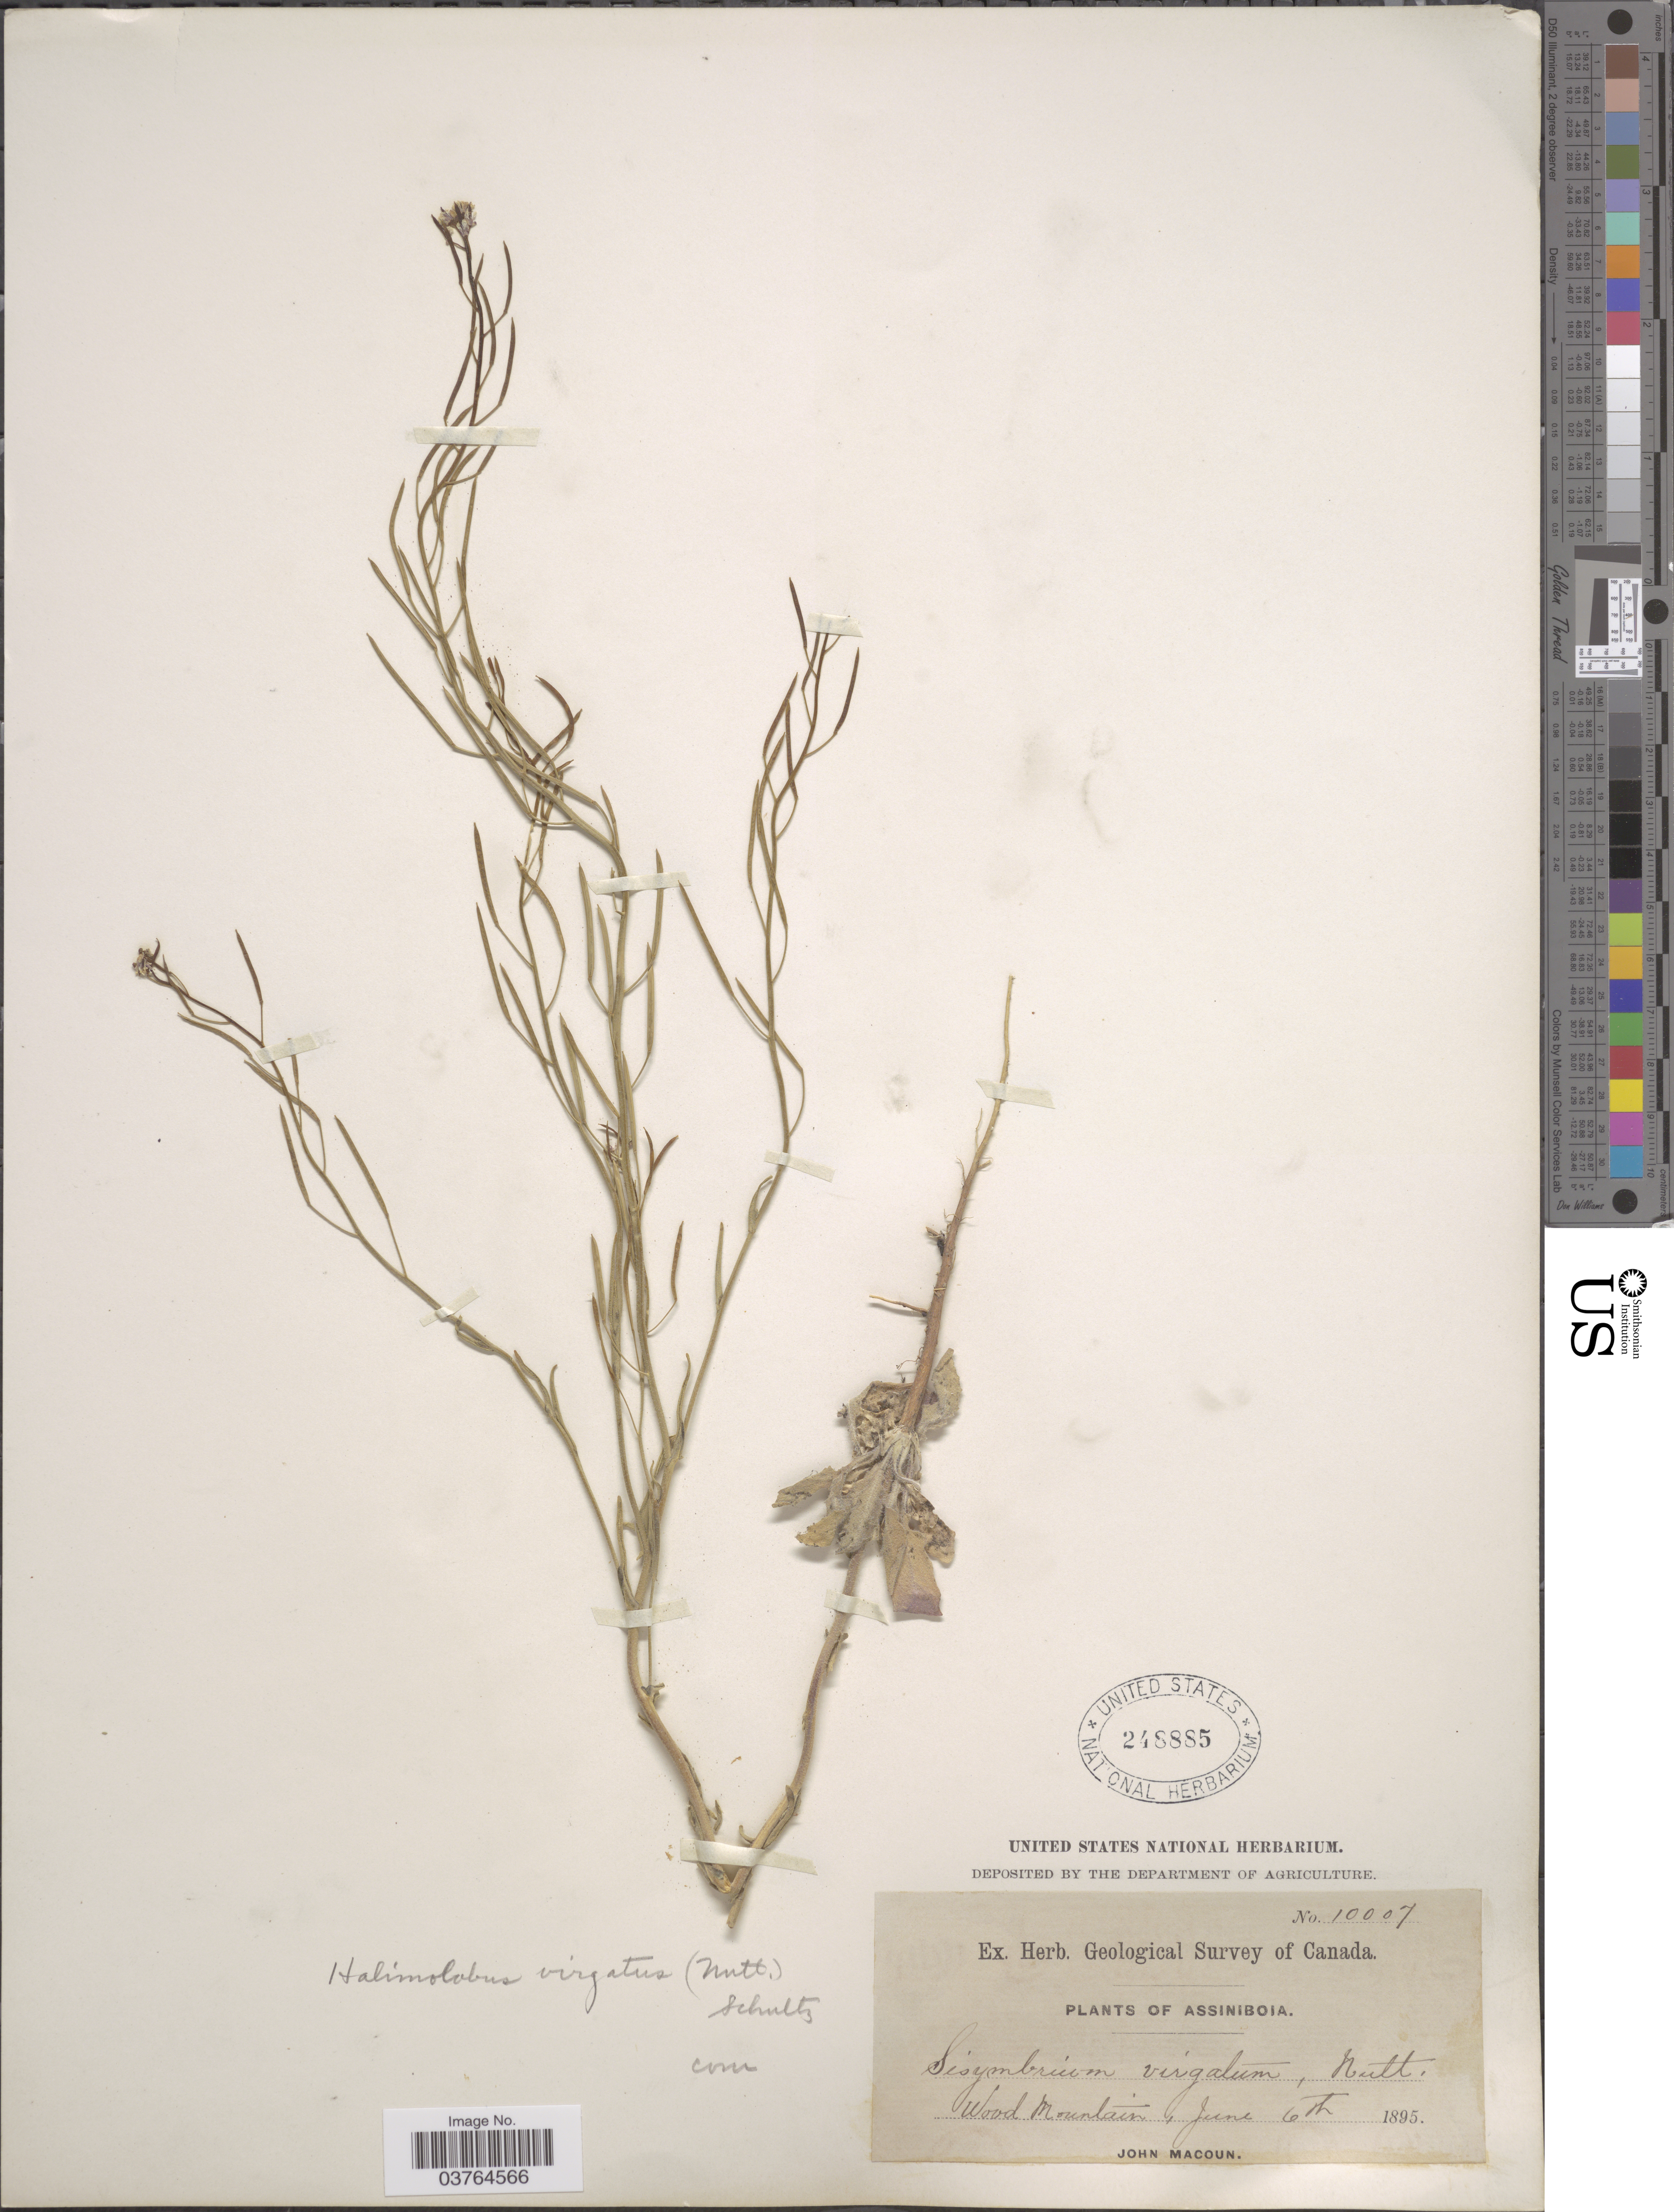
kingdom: Plantae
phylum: Tracheophyta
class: Magnoliopsida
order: Brassicales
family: Brassicaceae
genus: Transberingia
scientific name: Transberingia bursifolia subsp. virgata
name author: (Nutt.) Al-Shehbaz & O'Kane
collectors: J. Macoun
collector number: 10007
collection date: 1895-06-06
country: Canada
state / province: Saskatchewan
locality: Assiniboia. Wood Mountain.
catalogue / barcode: US 248885